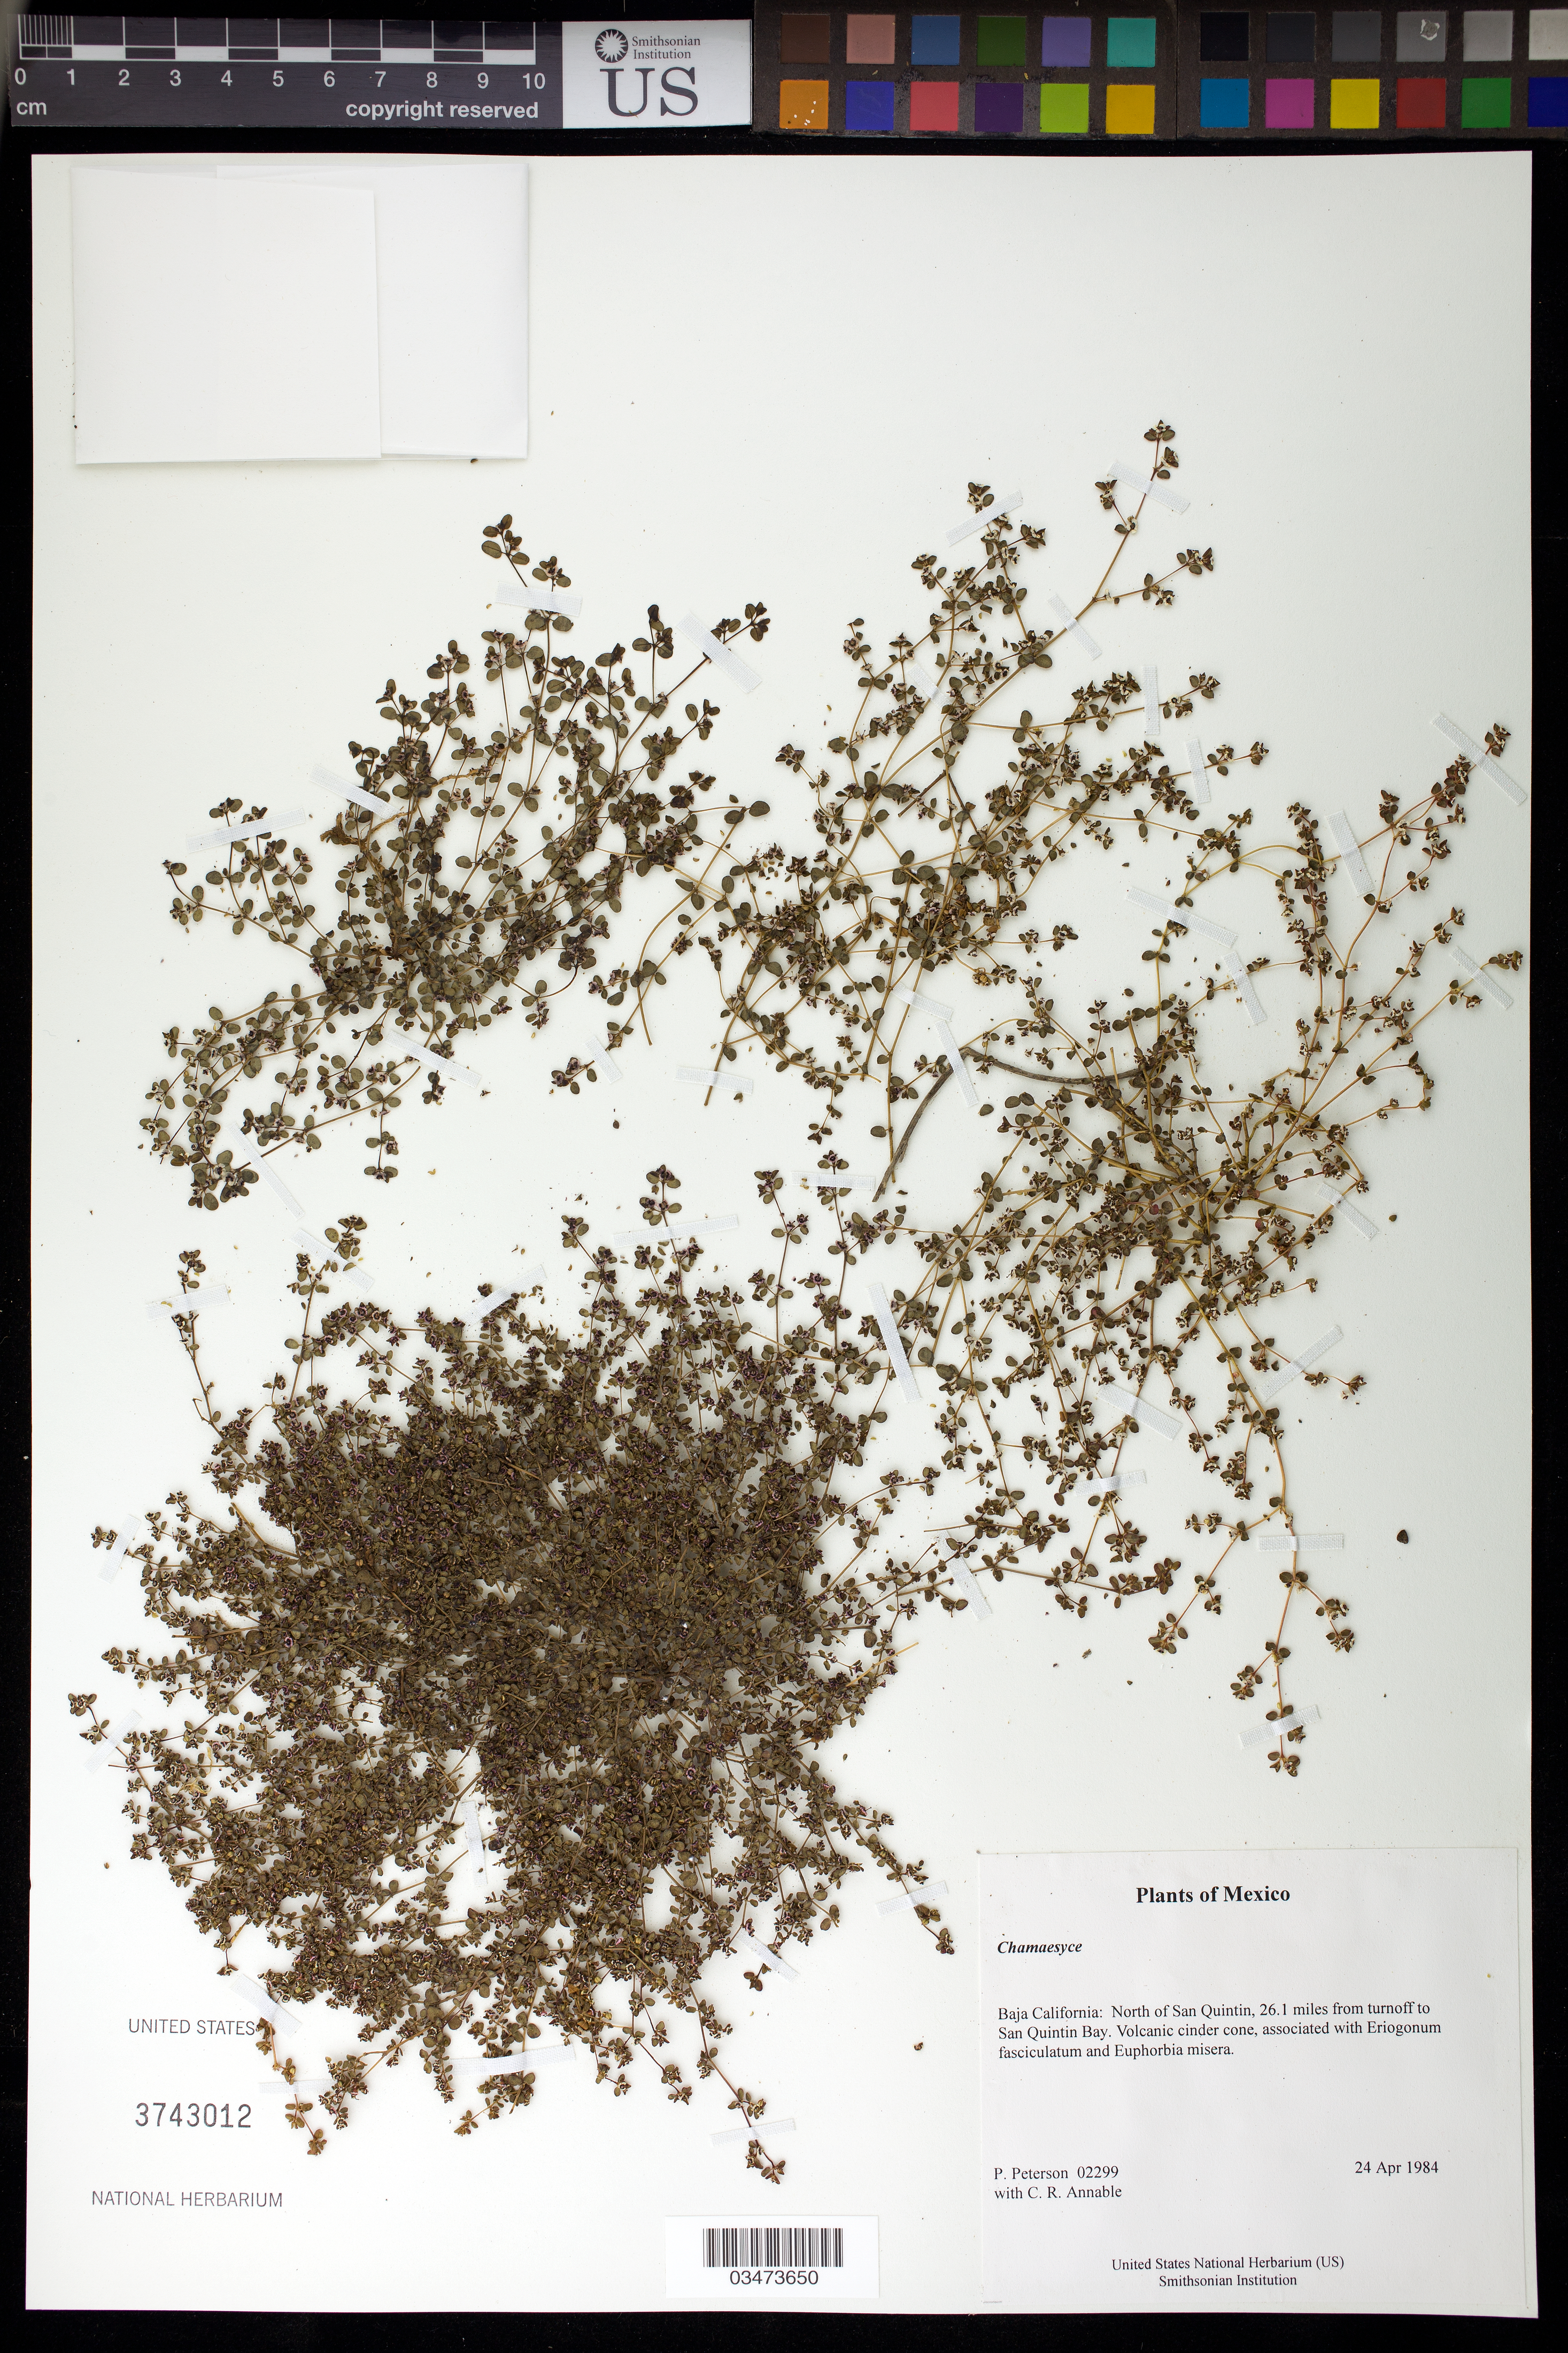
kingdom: Plantae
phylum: Tracheophyta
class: Magnoliopsida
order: Malpighiales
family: Euphorbiaceae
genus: Chamaesyce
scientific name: Chamaesyce sp.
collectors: P. M. Peterson & C. R. Annable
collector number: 02299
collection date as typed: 24 Apr 1984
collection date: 1984-04-24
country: Mexico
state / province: Baja California Norte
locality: North of San Quintin, 26.1 miles from turnoff to San Quintin Bay.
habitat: Volcanic cinder cone, associated with Eriogonum fasciculatum and Euphorbia misera.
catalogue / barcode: US 3743012